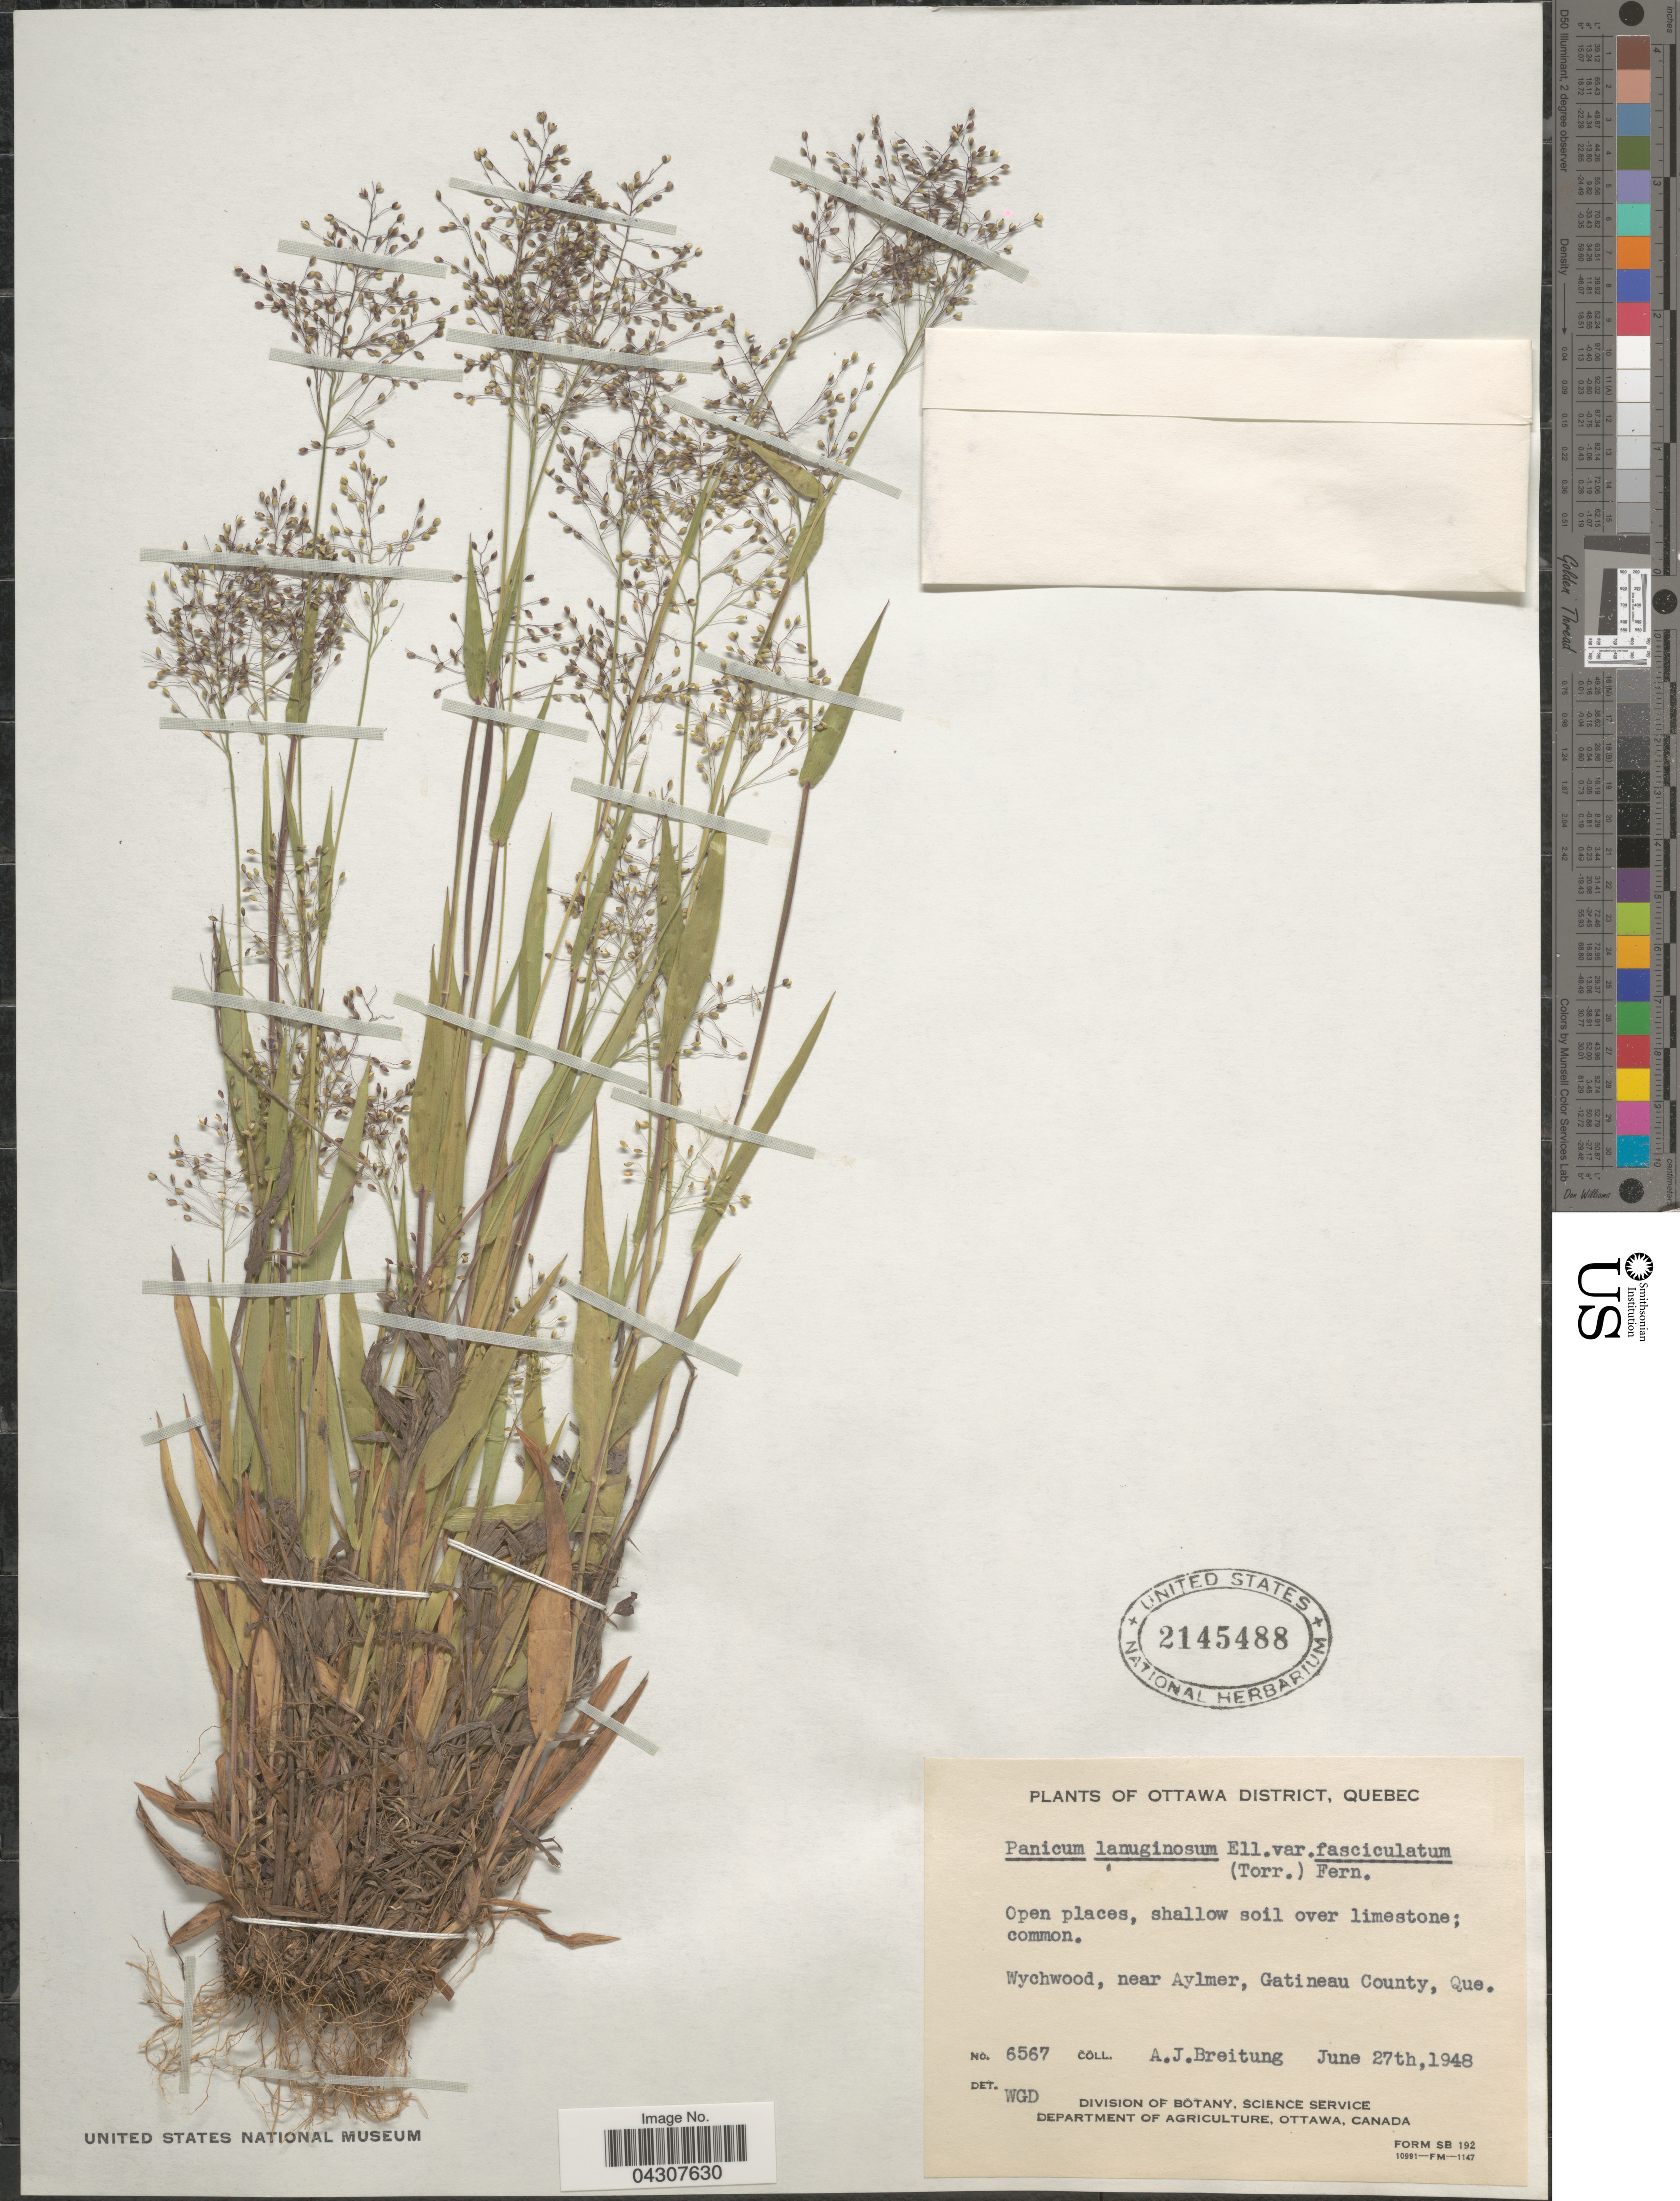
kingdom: Plantae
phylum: Tracheophyta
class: Liliopsida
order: Poales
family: Poaceae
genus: Dichanthelium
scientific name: Dichanthelium acuminatum var. acuminatum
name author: (Sw.) Gould & C.A. Clark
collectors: A. Breitung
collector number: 6567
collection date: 1948-06-27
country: Canada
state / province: Quebec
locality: Ottawa District. Wychwood, near Aylmer, Gatineau County.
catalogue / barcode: US 2145488